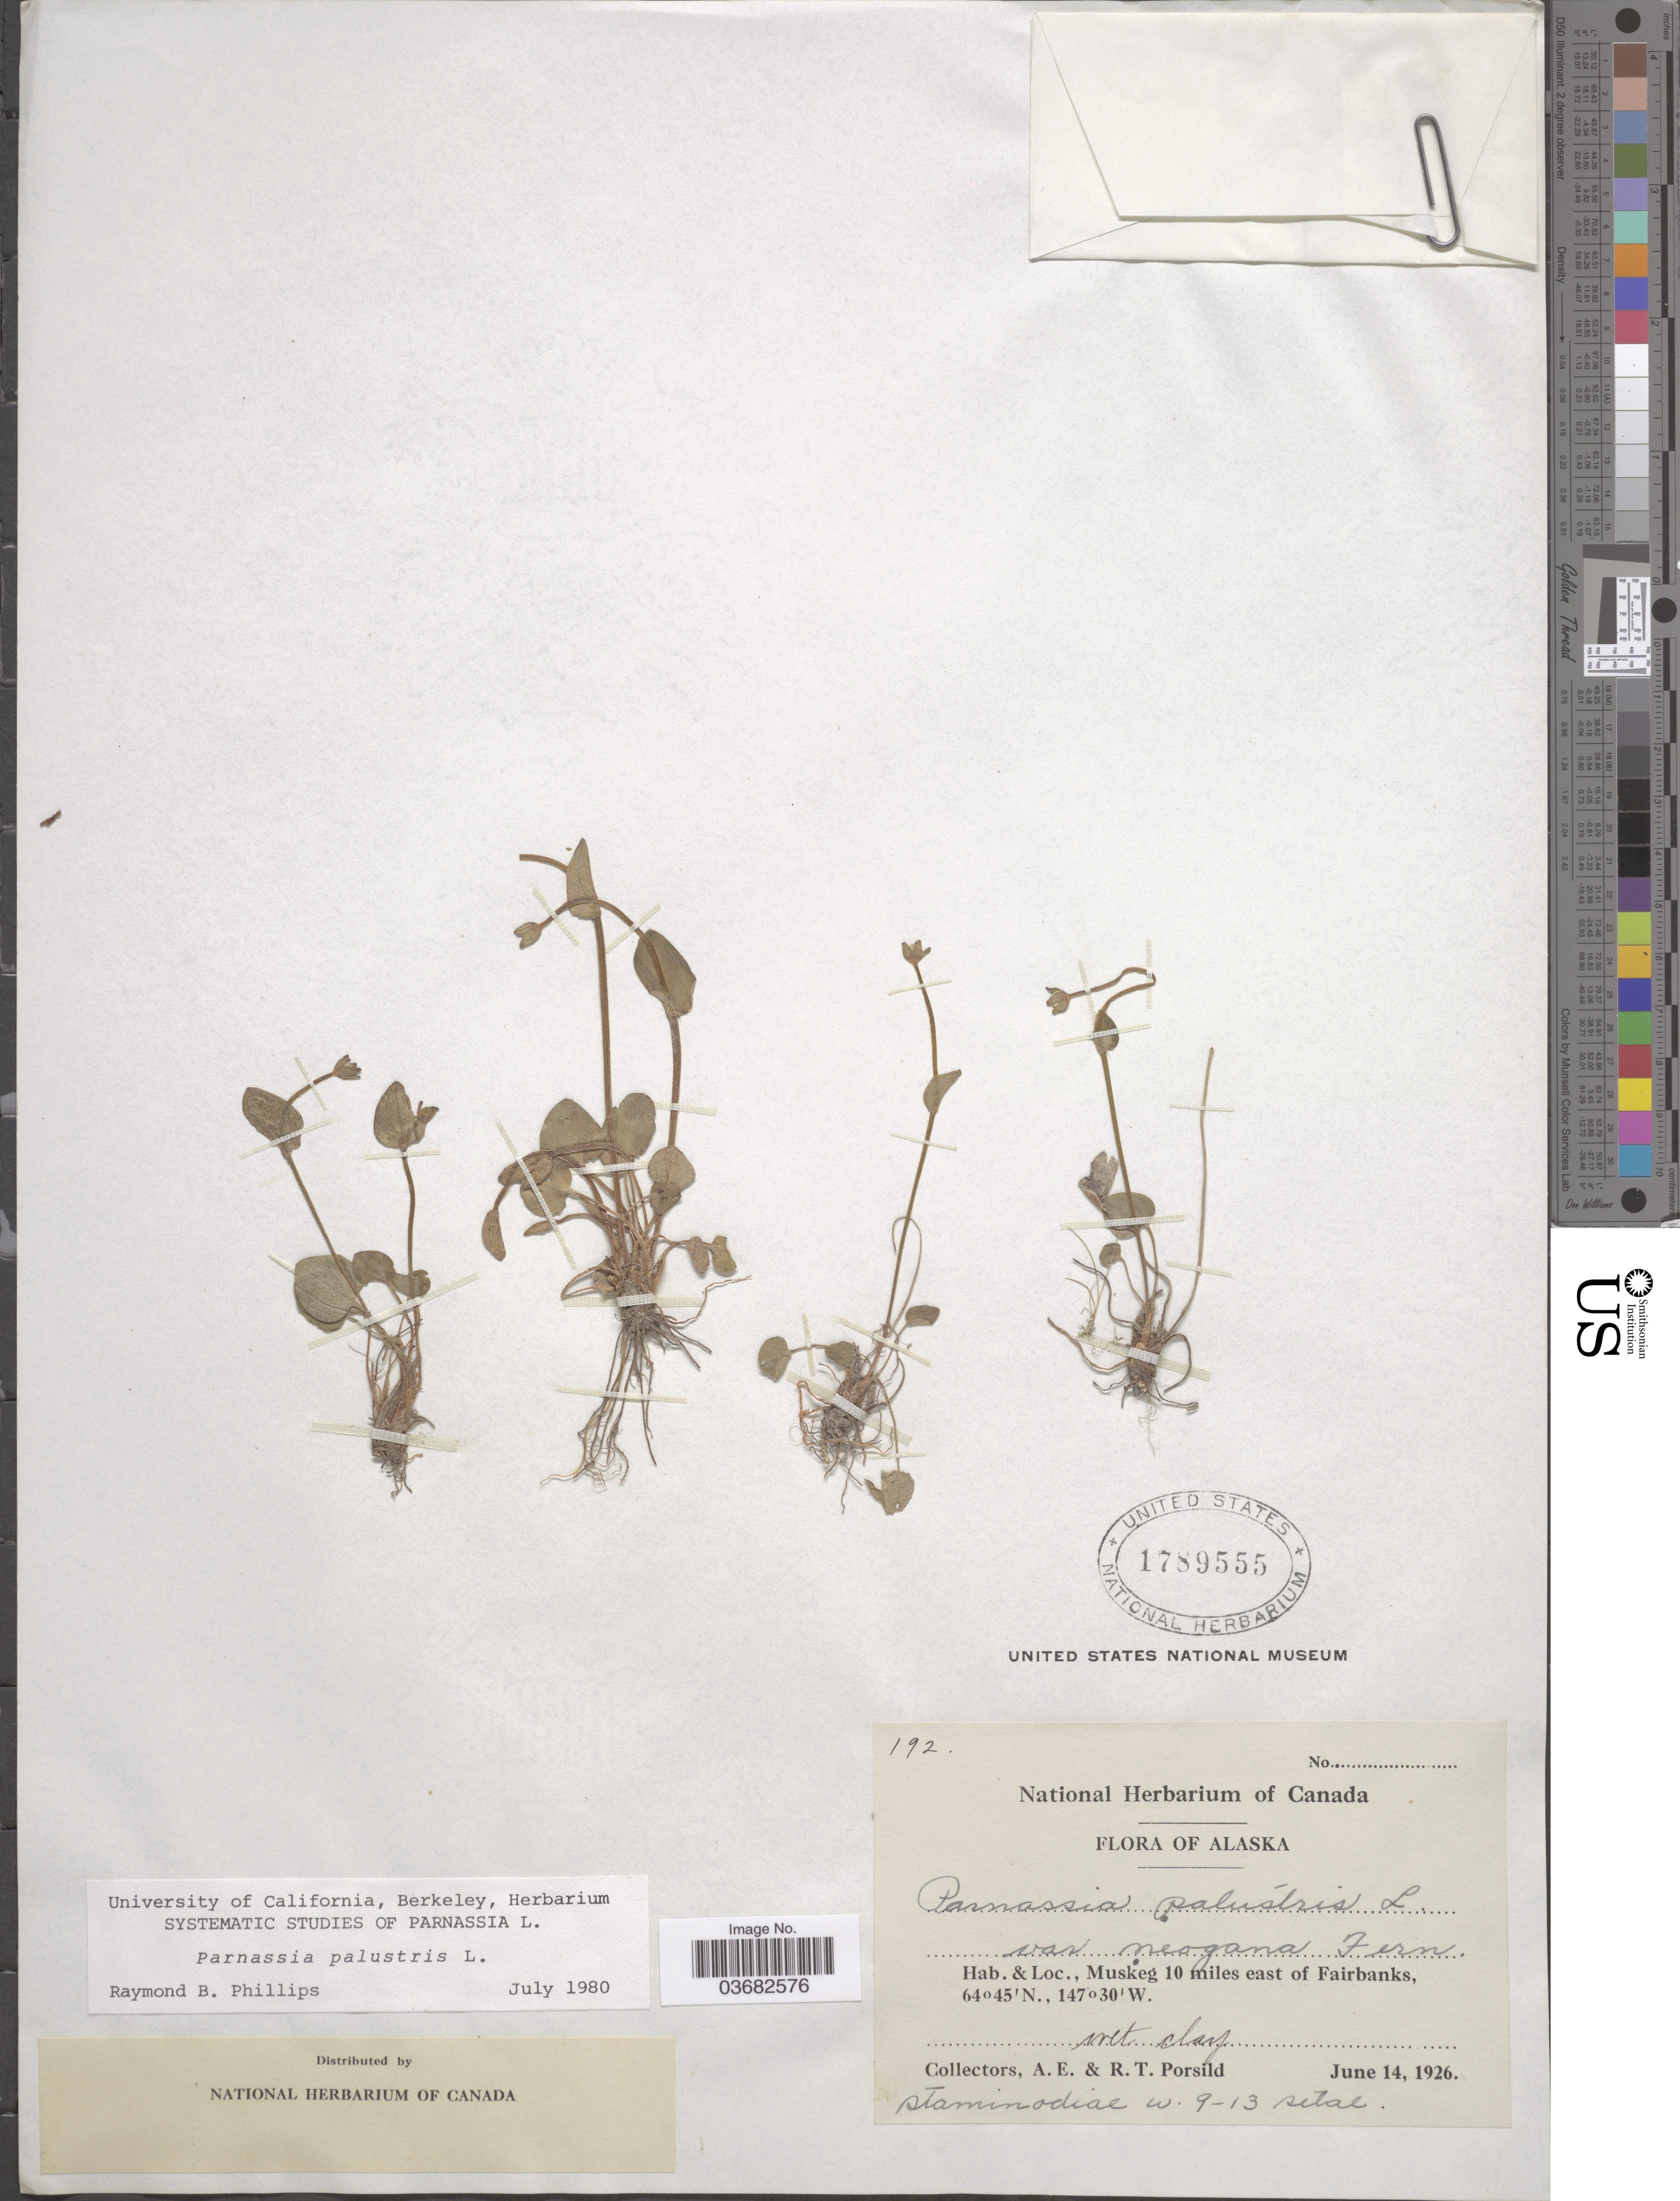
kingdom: Plantae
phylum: Tracheophyta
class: Magnoliopsida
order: Celastrales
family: Parnassiaceae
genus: Parnassia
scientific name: Parnassia palustris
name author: L.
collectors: A. E. Porsild & R. T. Porsild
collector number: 192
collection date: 1926-06-14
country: United States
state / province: Alaska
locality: Muskeg 10 miles east of Fairbanks.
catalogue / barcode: US 1789555